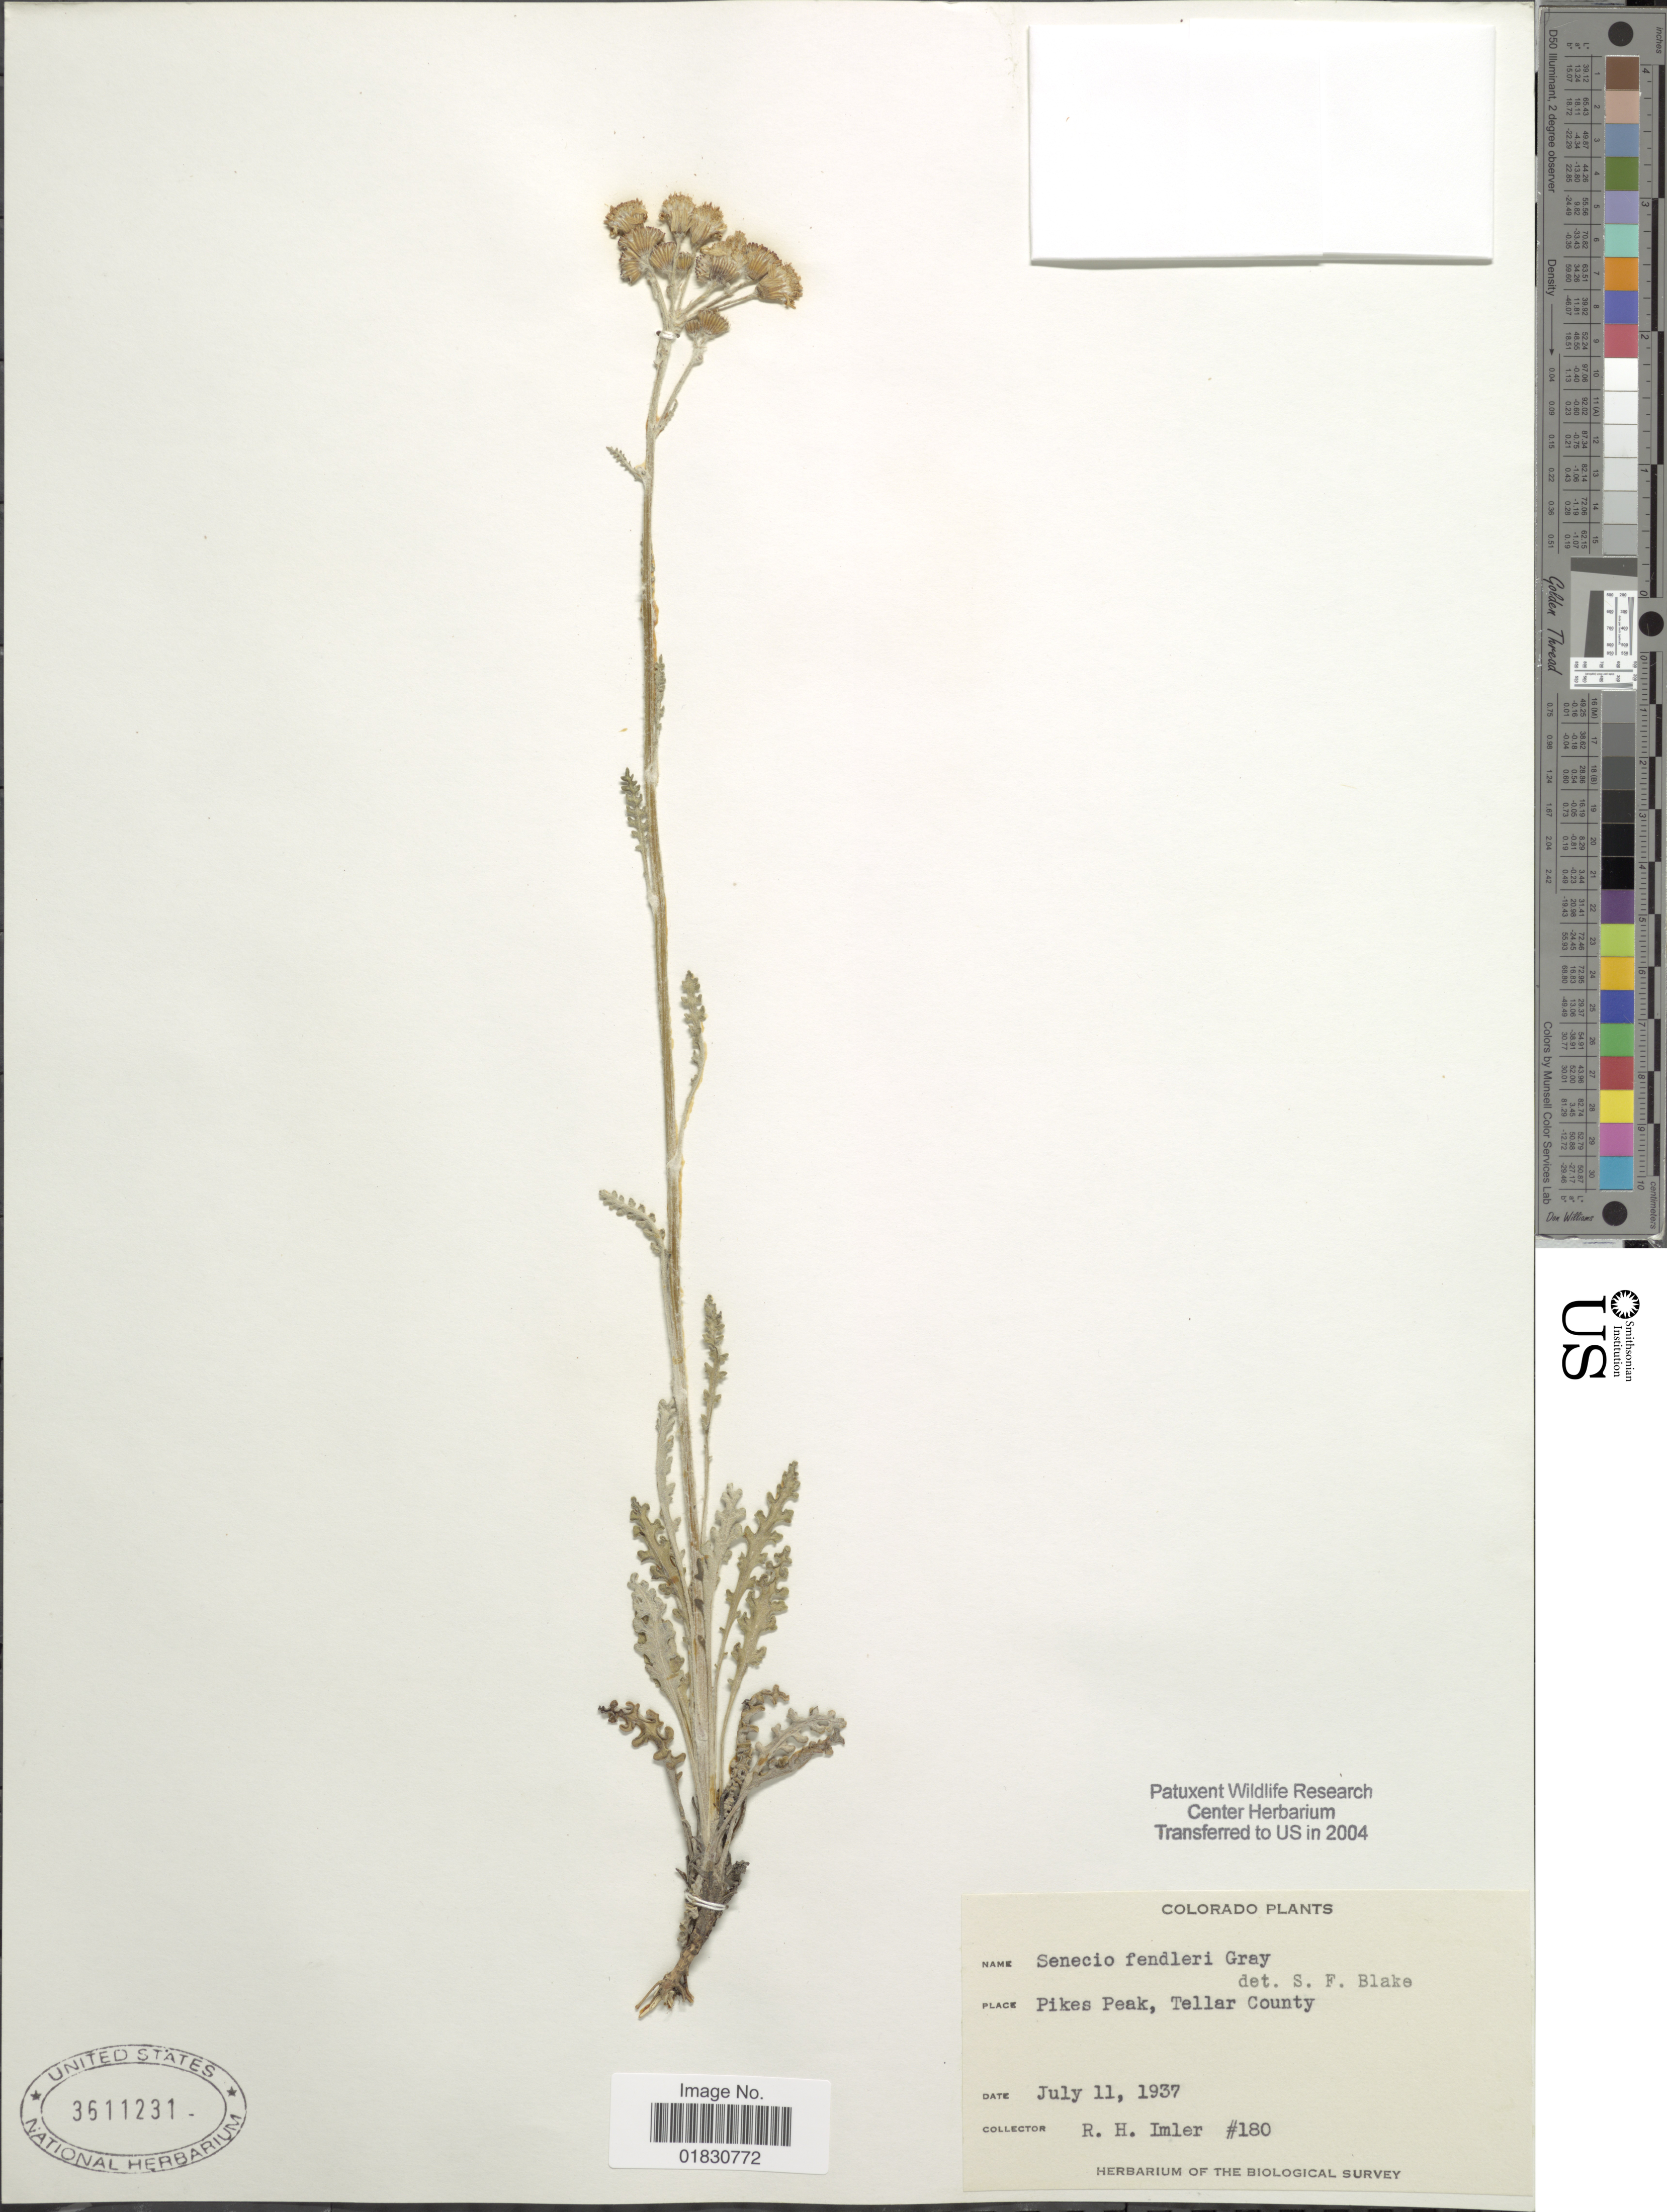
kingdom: Plantae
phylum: Tracheophyta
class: Magnoliopsida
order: Asterales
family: Asteraceae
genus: Packera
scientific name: Packera fendleri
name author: (A. Gray) W.A. Weber & Á. Löve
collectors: R. Imler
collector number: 180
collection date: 1937-07-11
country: United States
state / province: Colorado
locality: Pikes Peak, Tellar County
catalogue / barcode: US 3611231